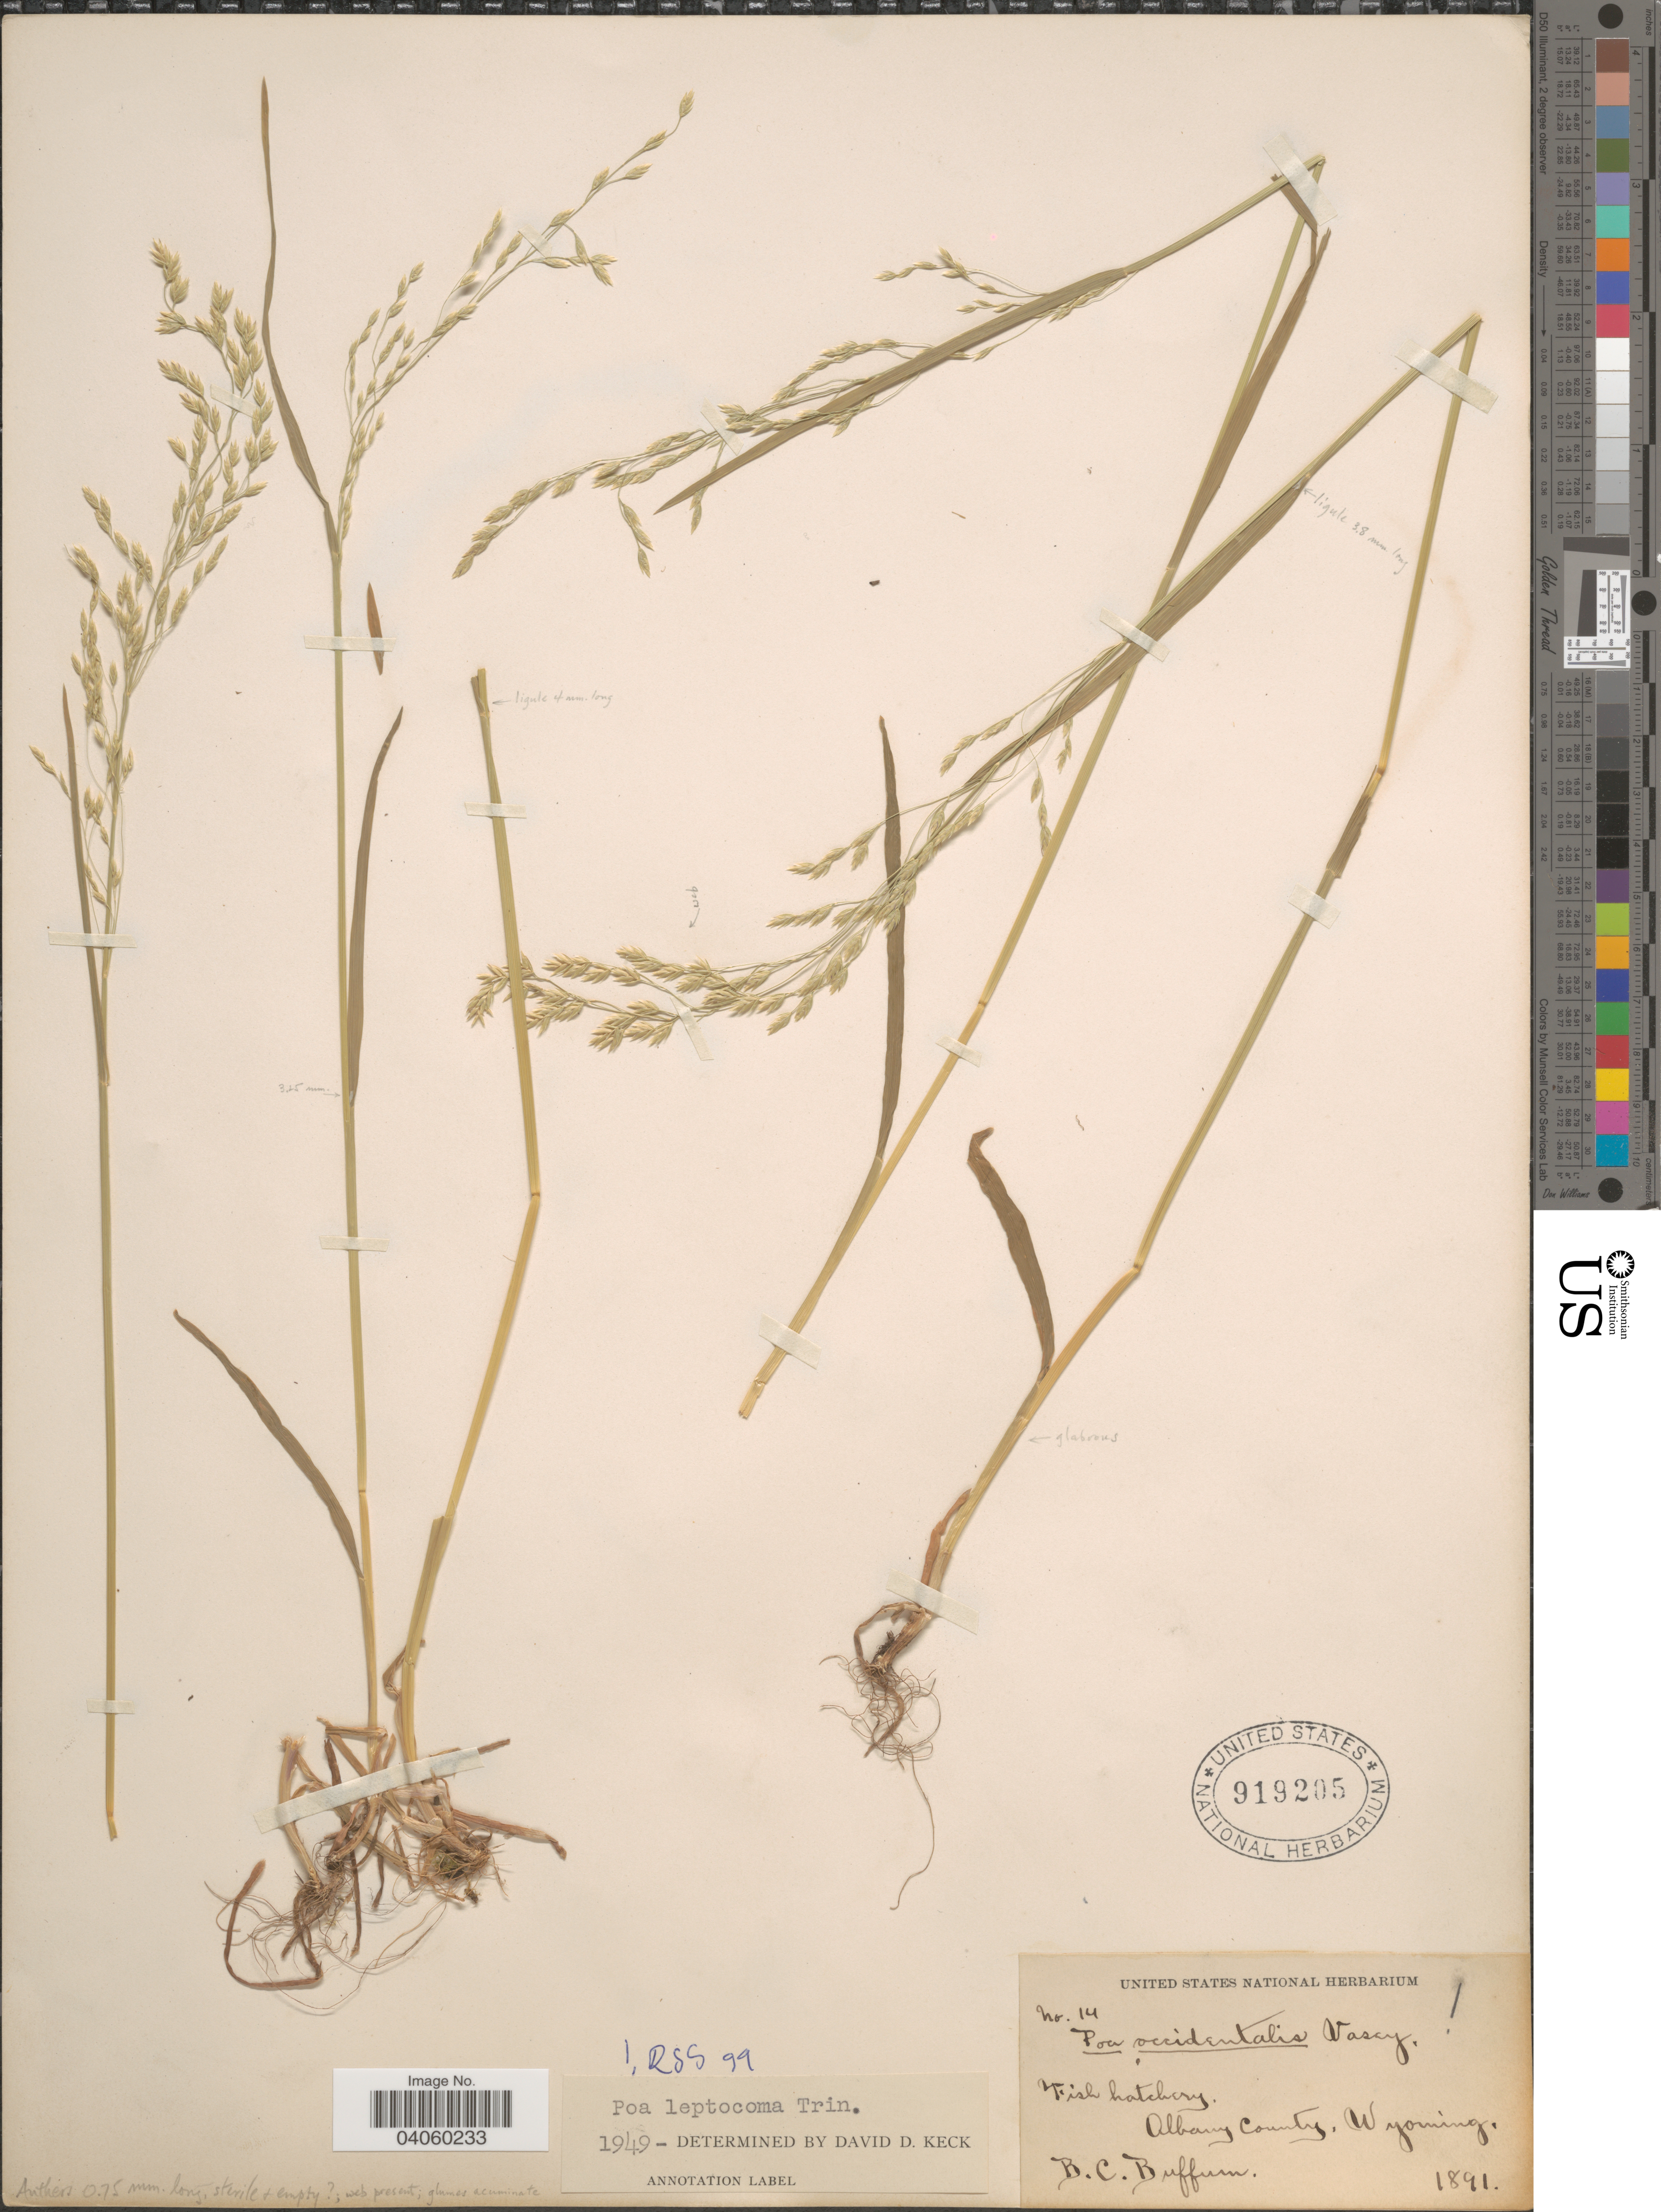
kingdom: Plantae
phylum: Tracheophyta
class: Liliopsida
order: Poales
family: Poaceae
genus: Poa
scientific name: Poa leptocoma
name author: Trin.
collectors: B. Buffum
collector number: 14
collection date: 1891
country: United States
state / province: Wyoming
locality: Fish hatchery, Albany County.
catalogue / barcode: US 919205